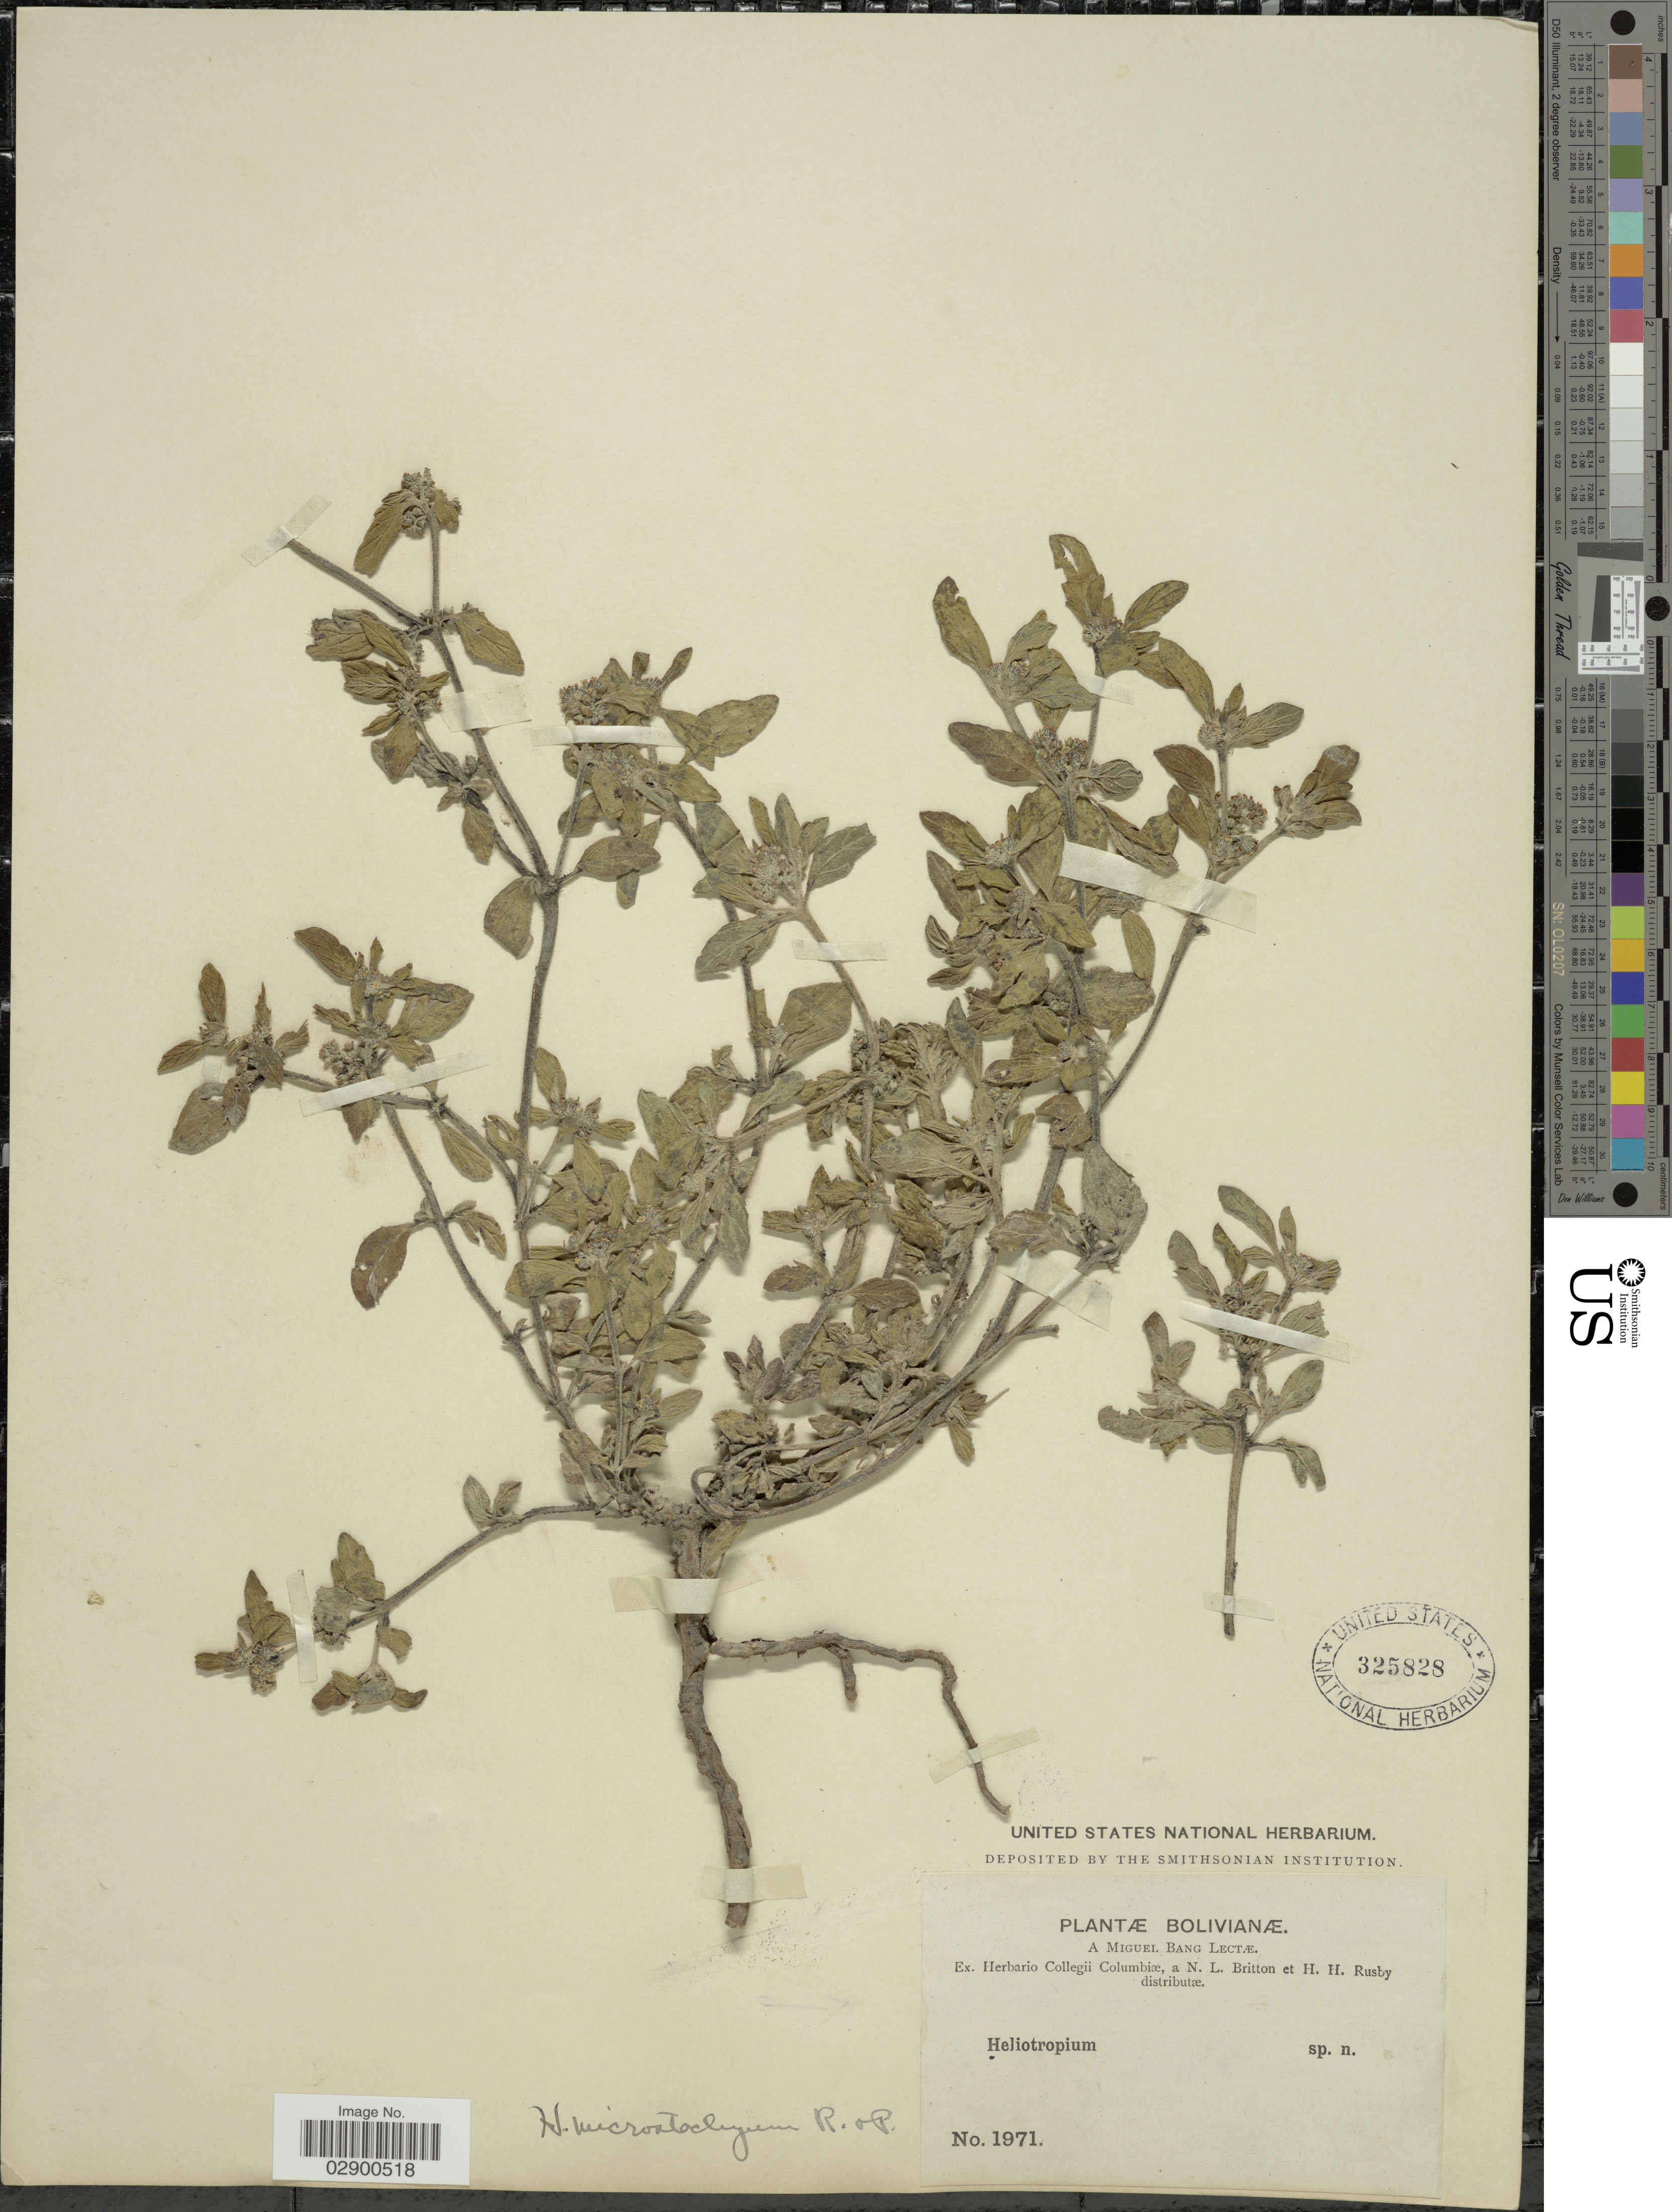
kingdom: Plantae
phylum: Tracheophyta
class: Magnoliopsida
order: Boraginales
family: Heliotropiaceae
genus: Heliotropium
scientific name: Heliotropium microstachyum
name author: Ruiz & Pav.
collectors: M. Bang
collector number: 1971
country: Bolivia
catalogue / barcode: US 325828